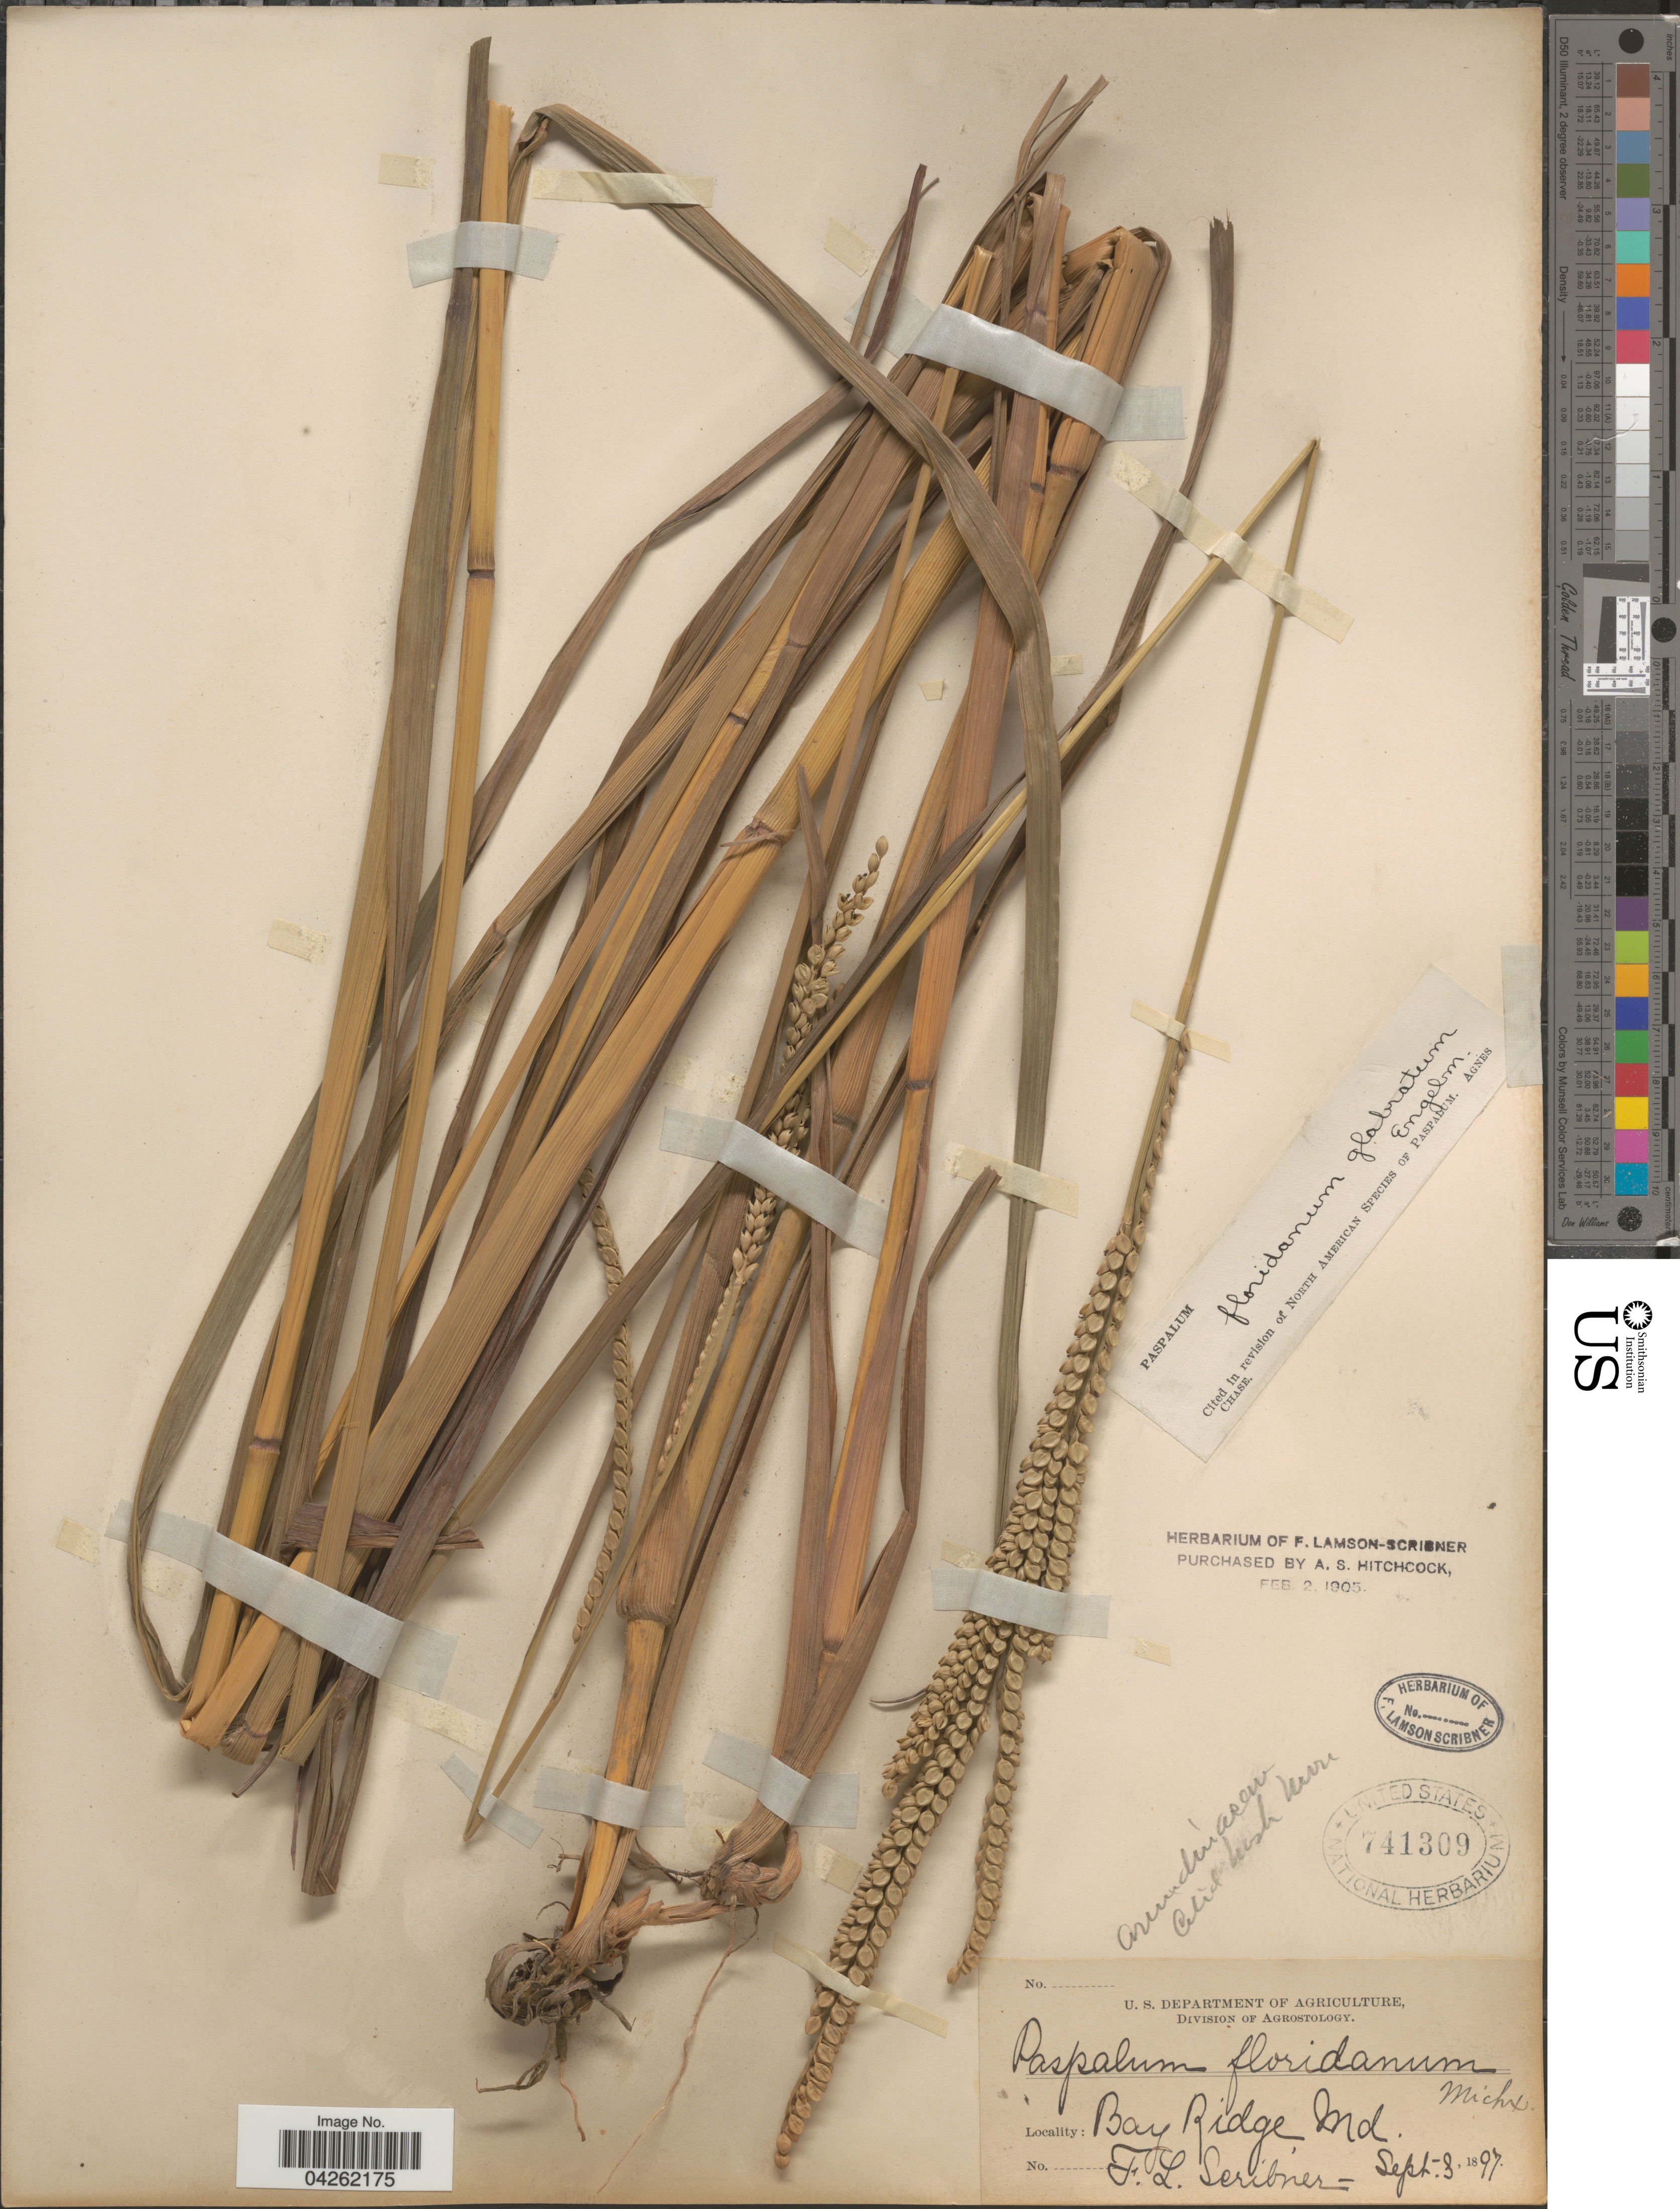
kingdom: Plantae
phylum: Tracheophyta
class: Liliopsida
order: Poales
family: Poaceae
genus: Paspalum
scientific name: Paspalum floridanum var. glabratum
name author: Engelm. ex Vasey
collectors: F. L. Scribner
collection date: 1897-09-03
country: United States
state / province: Maryland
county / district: Anne Arundel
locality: Bay Ridge.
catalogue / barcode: US 741309